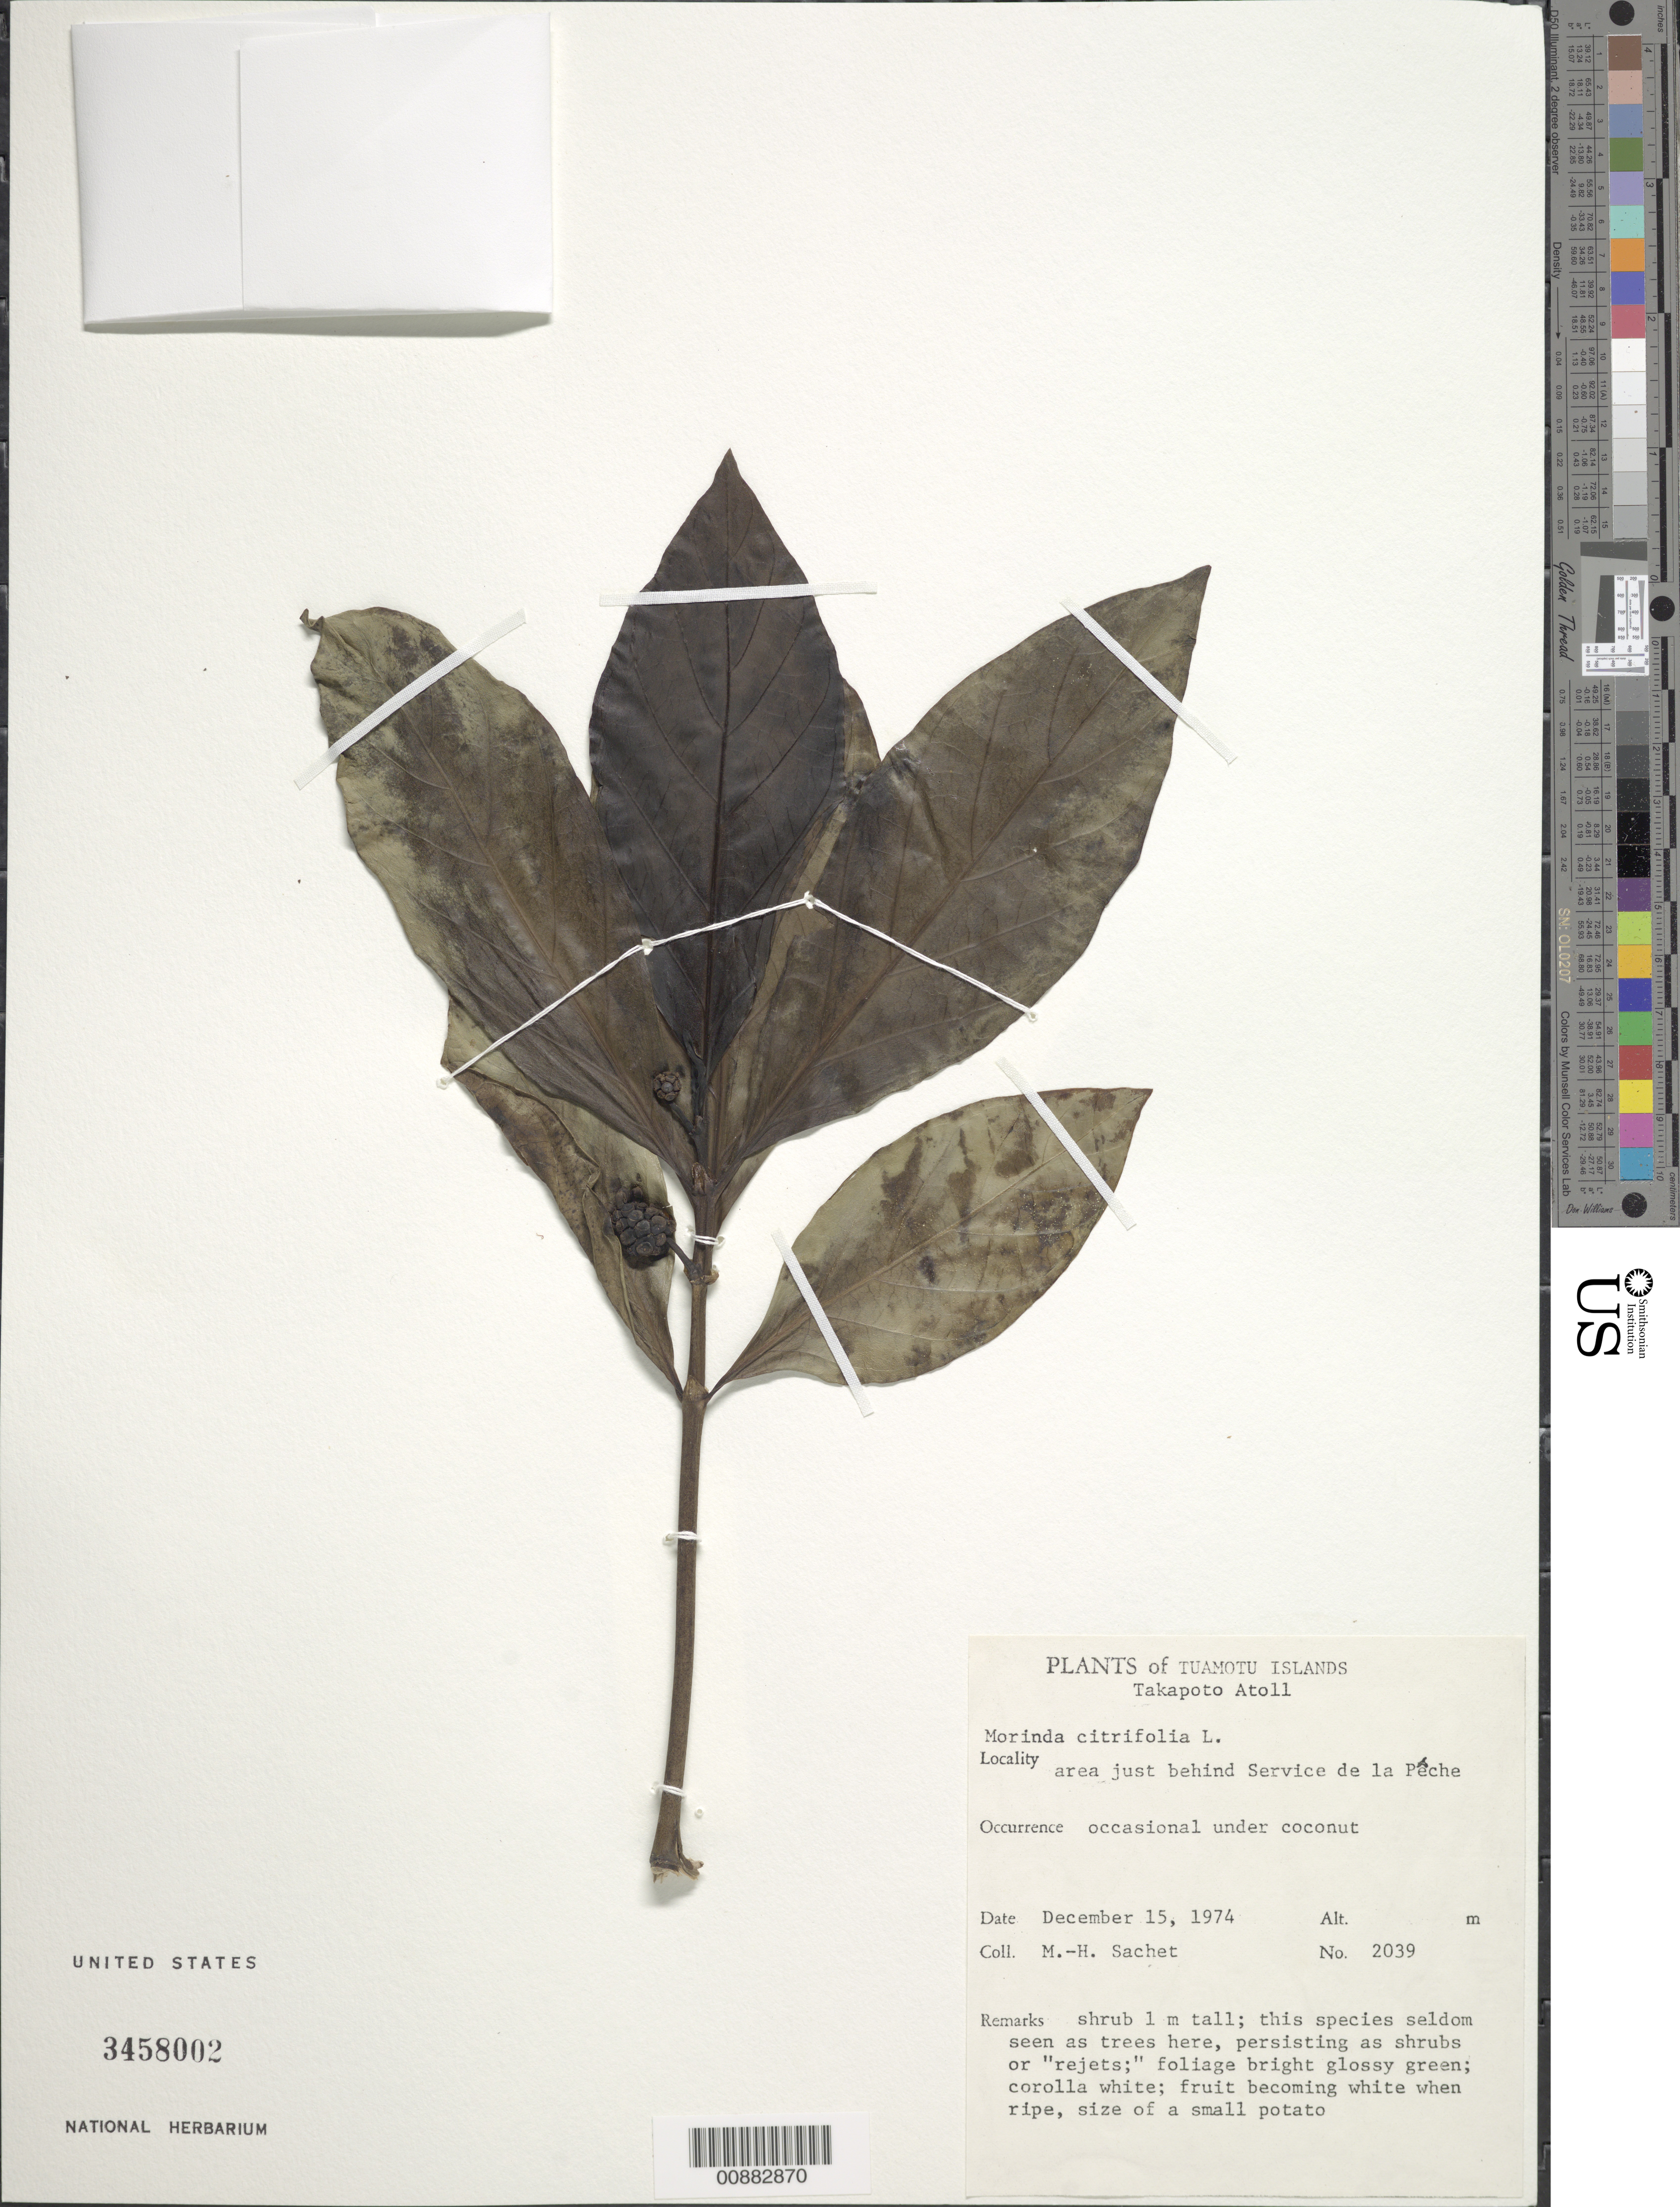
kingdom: Plantae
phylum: Tracheophyta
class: Magnoliopsida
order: Gentianales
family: Rubiaceae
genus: Morinda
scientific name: Morinda citrifolia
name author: L.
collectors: M.-H. Sachet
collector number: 2039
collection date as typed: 15 Dec 1974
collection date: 1974-12-15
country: French Polynesia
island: Takapoto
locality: Area just behind Service de la Peche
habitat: Occasional under coconut. Seldom seen as trees here, persisting as shrubs or "rejets"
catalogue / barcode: US 3458002